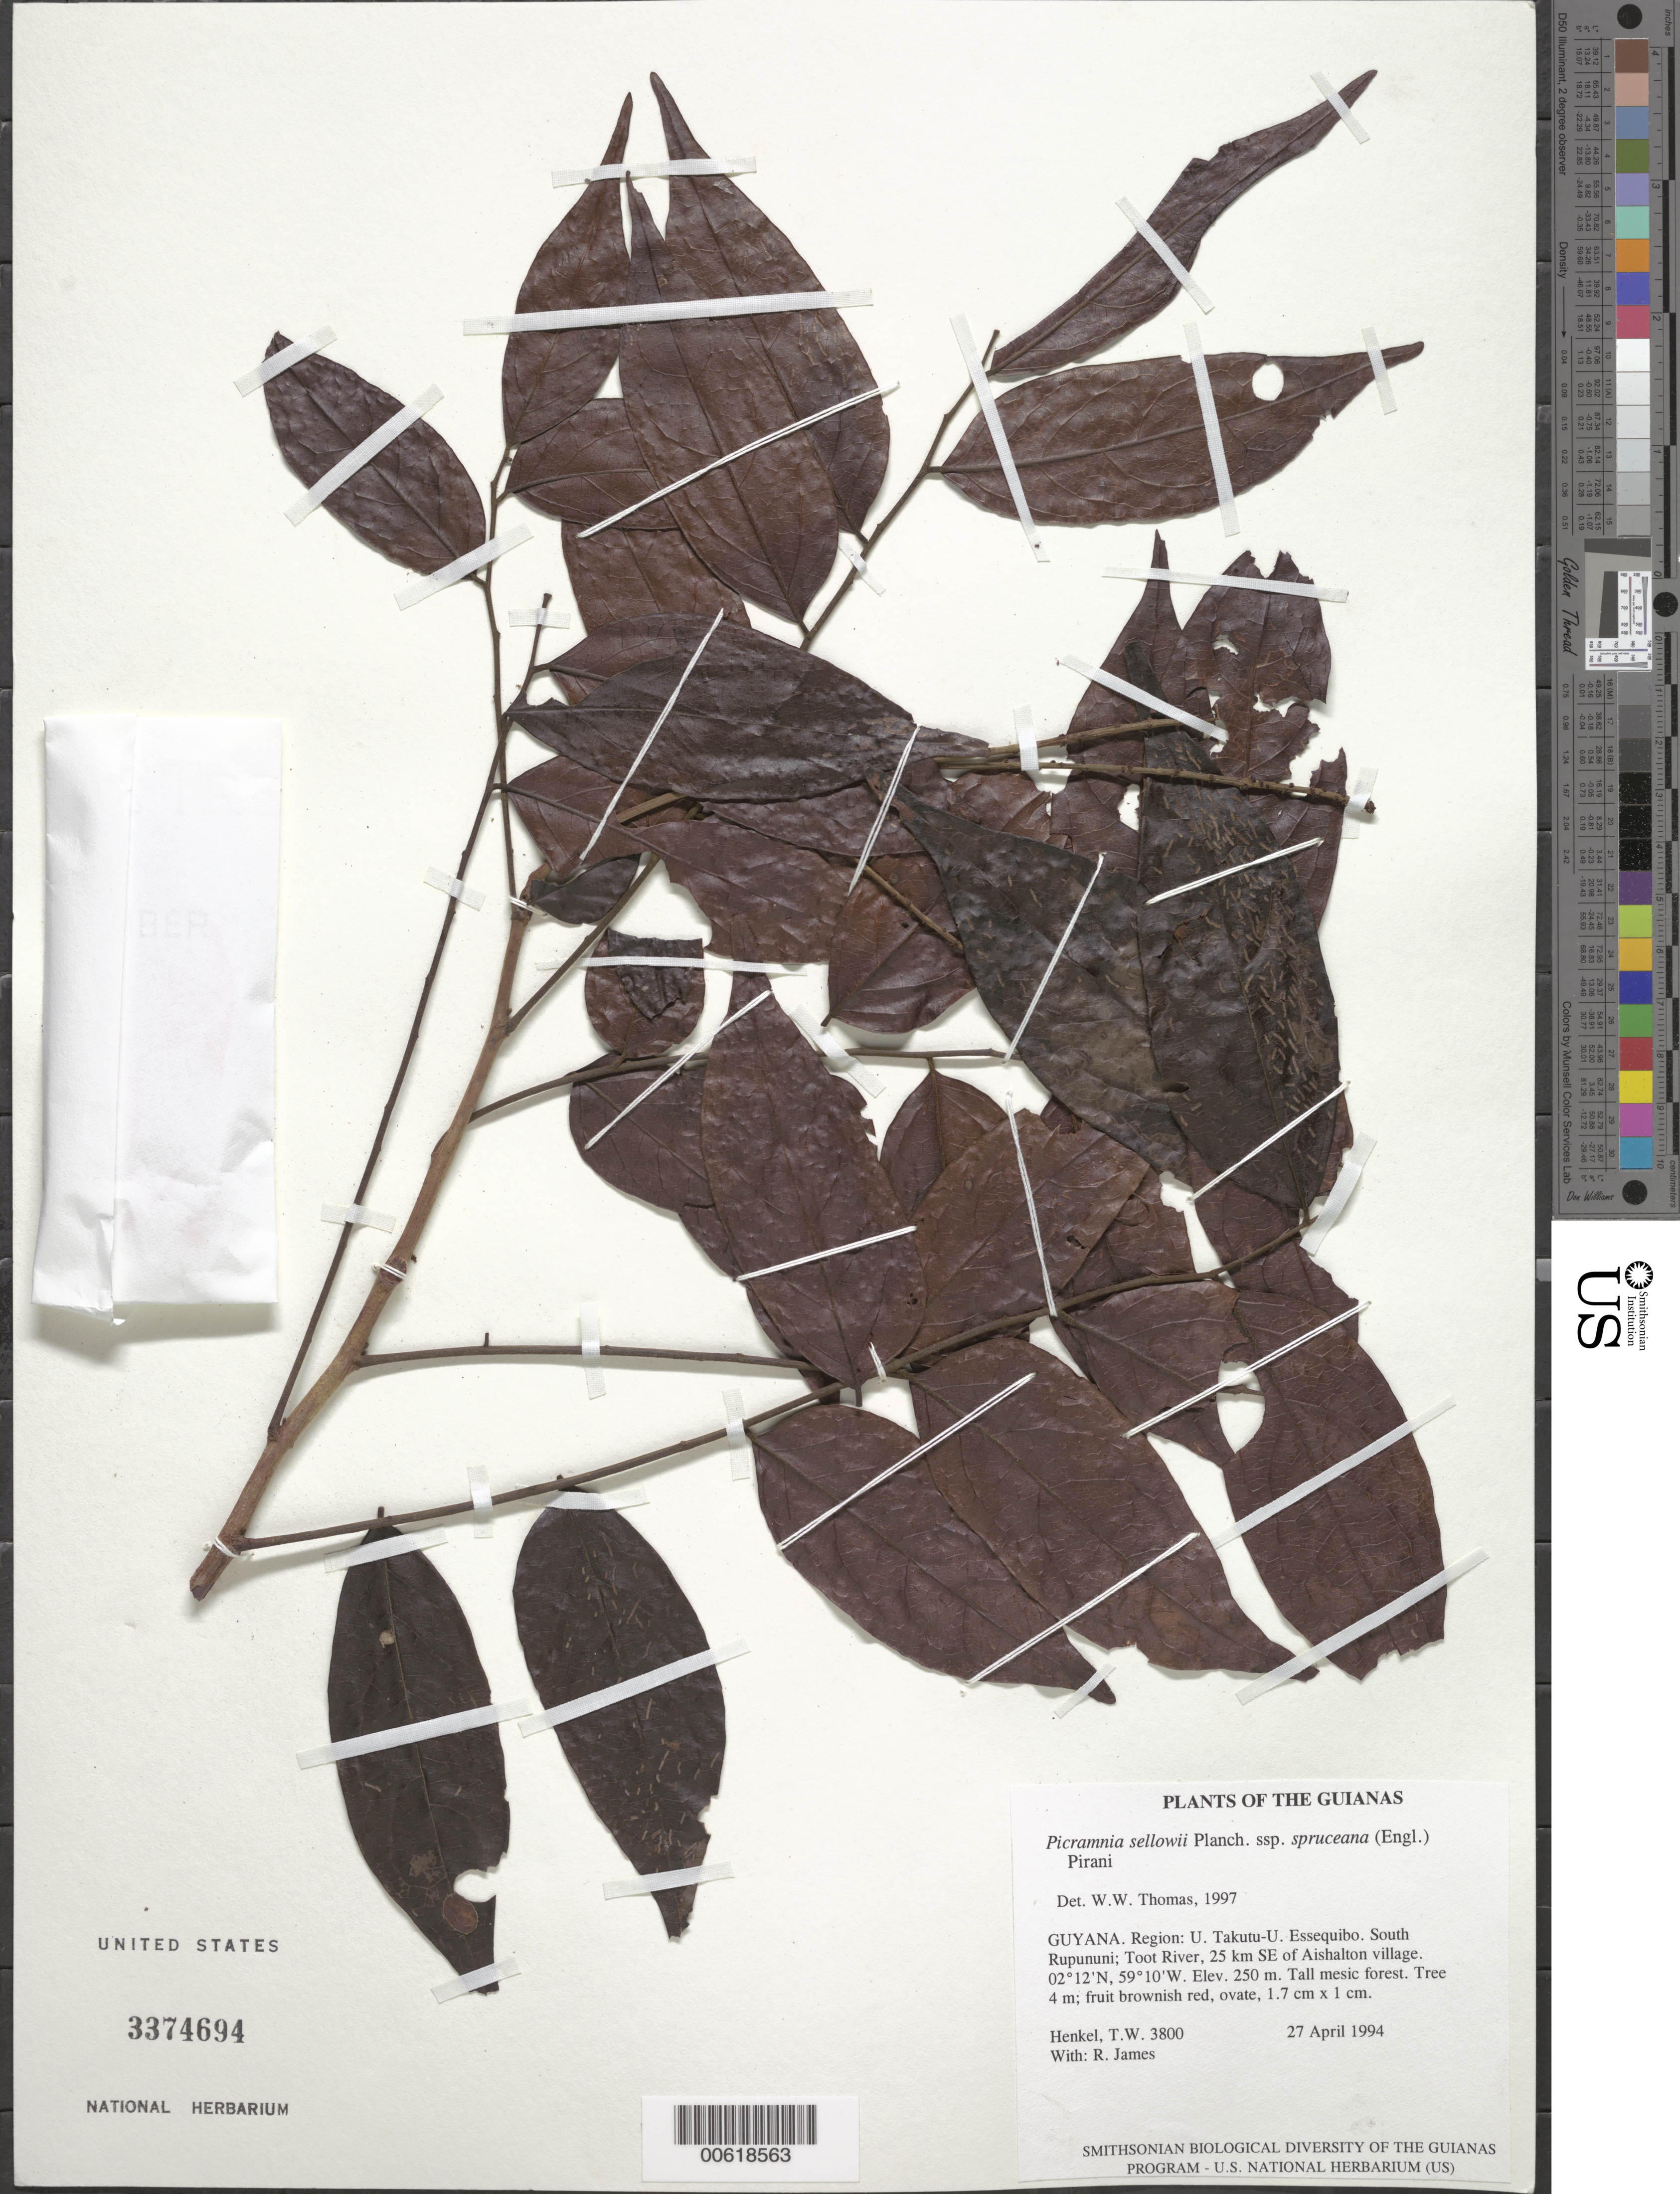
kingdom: Plantae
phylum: Tracheophyta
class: Magnoliopsida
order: Picramniales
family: Picramniaceae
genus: Picramnia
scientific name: Picramnia sellowii subsp. spruceana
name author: (Engl.) Pirani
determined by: Thomas, W. W., (NY), New York Botanical Garden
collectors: T. Henkel & R. James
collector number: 3800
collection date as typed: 27 April 1994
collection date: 1994-04-27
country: Guyana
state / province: U. Takutu-U. Essequibo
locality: South Rupununi; Toot River, 25 km SE of Aishalton village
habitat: Tall mesic forest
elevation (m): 250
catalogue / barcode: US 3374694